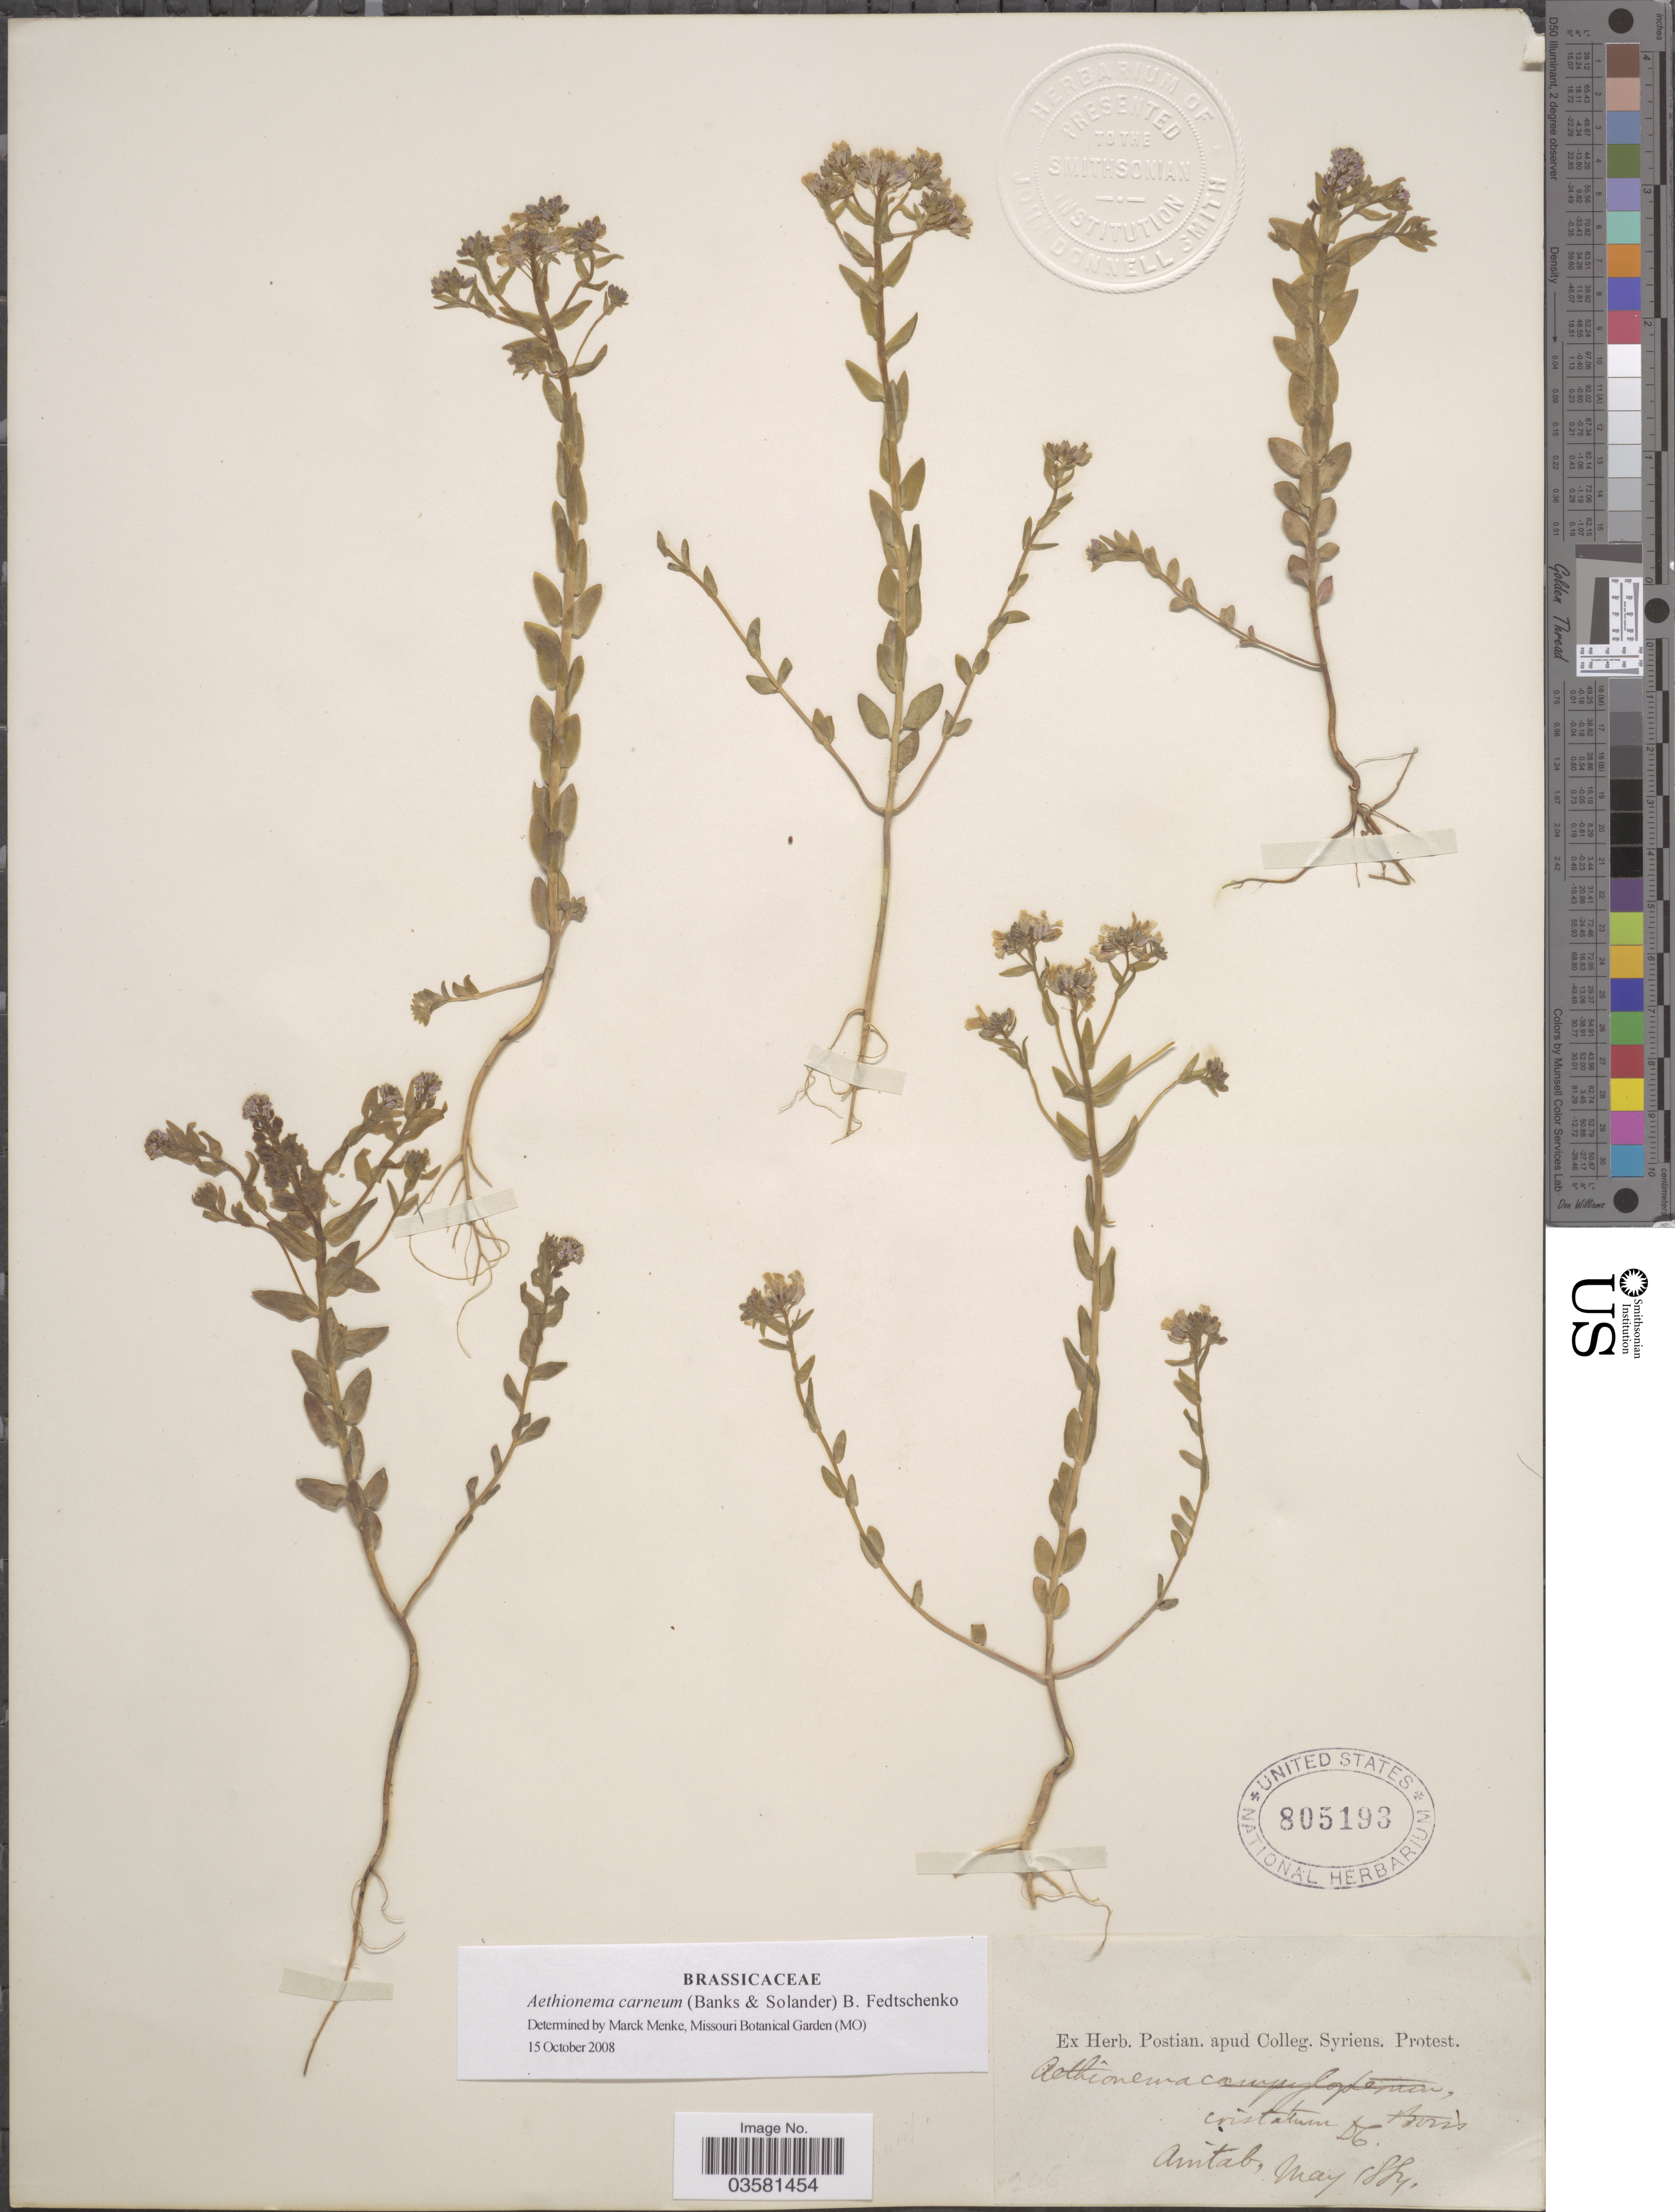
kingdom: Plantae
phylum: Tracheophyta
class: Magnoliopsida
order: Brassicales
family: Brassicaceae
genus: Aethionema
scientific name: Aethionema carneum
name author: B. Fedtsch.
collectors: ex herb. Postian. apud Colleg. Syriens. Protest. USE "Fannie P. A. Shepard" (10308853) AS PRIMARY COLLECTOR INSTEAD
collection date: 1884-05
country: Turkey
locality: Aintab.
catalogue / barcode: US 805193